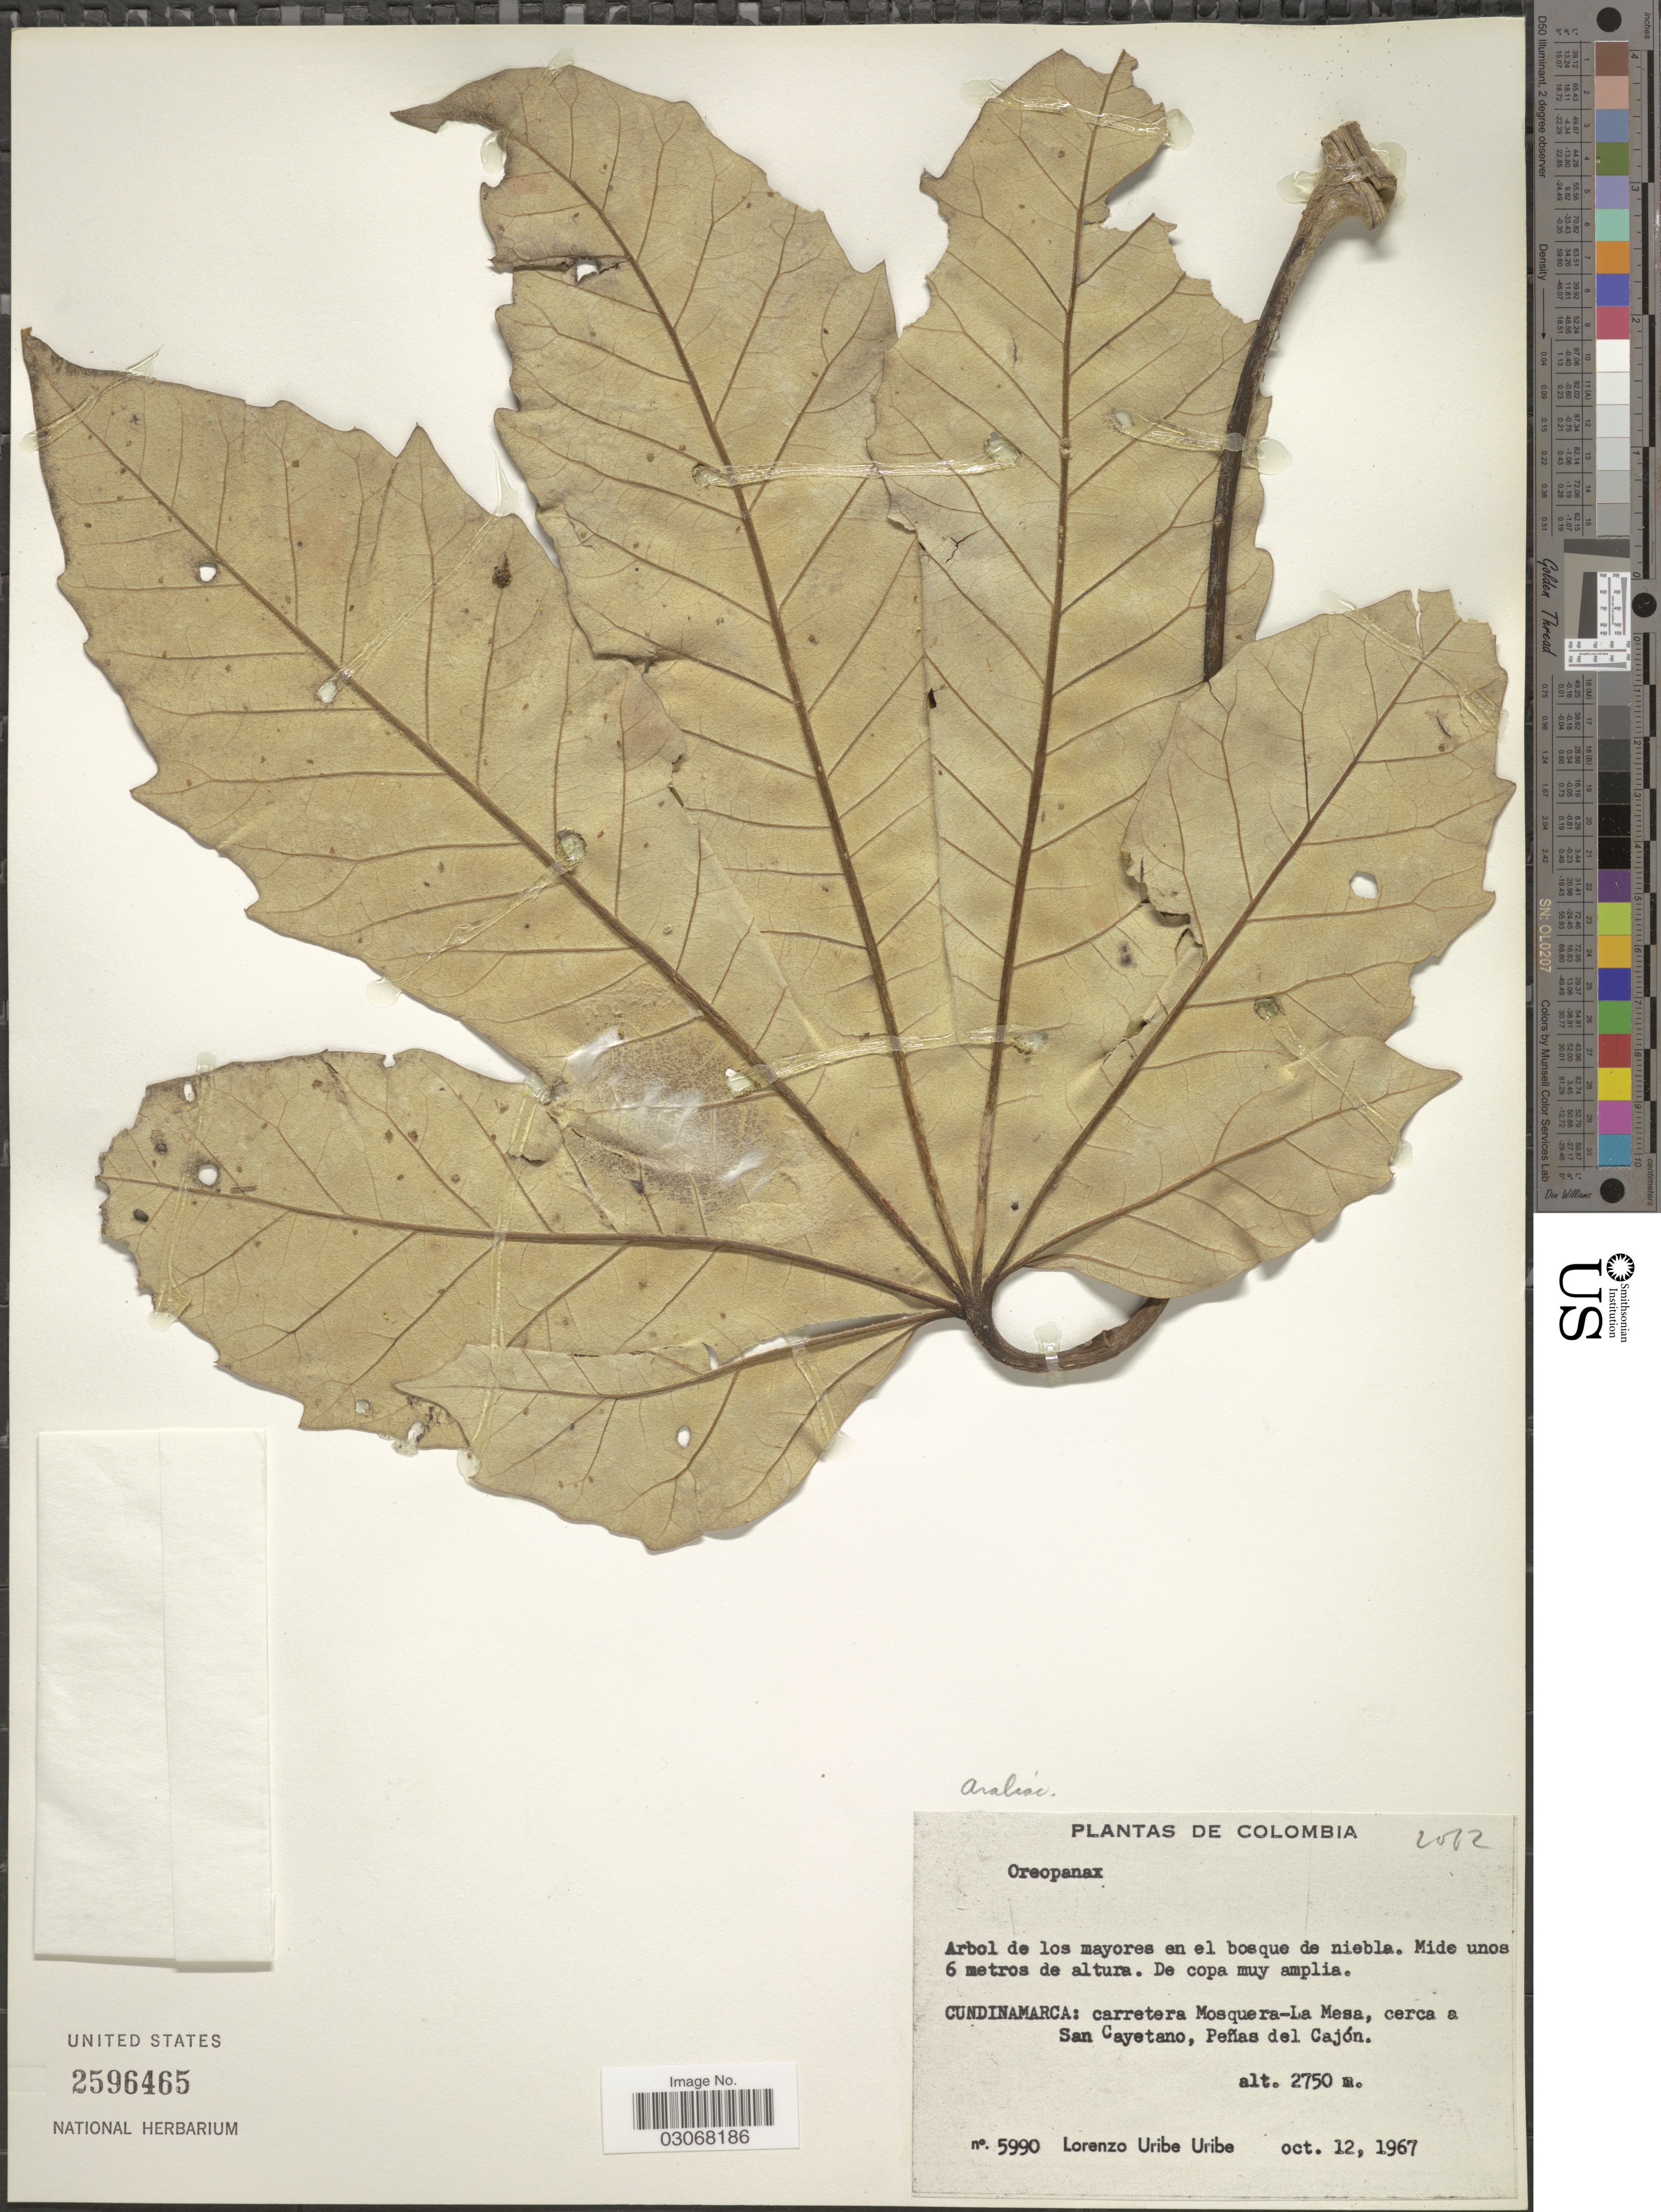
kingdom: Plantae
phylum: Tracheophyta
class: Magnoliopsida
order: Apiales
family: Araliaceae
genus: Oreopanax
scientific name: Oreopanax sp.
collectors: L. Uribe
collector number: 5990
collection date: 1967-10-12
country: Colombia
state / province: Cundinamarca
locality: Cundinamarca: carretera Mosquera-La Mesa, cerca a San Cayetano, Peñas del Cajón.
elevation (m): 2750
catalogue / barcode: US 2596465